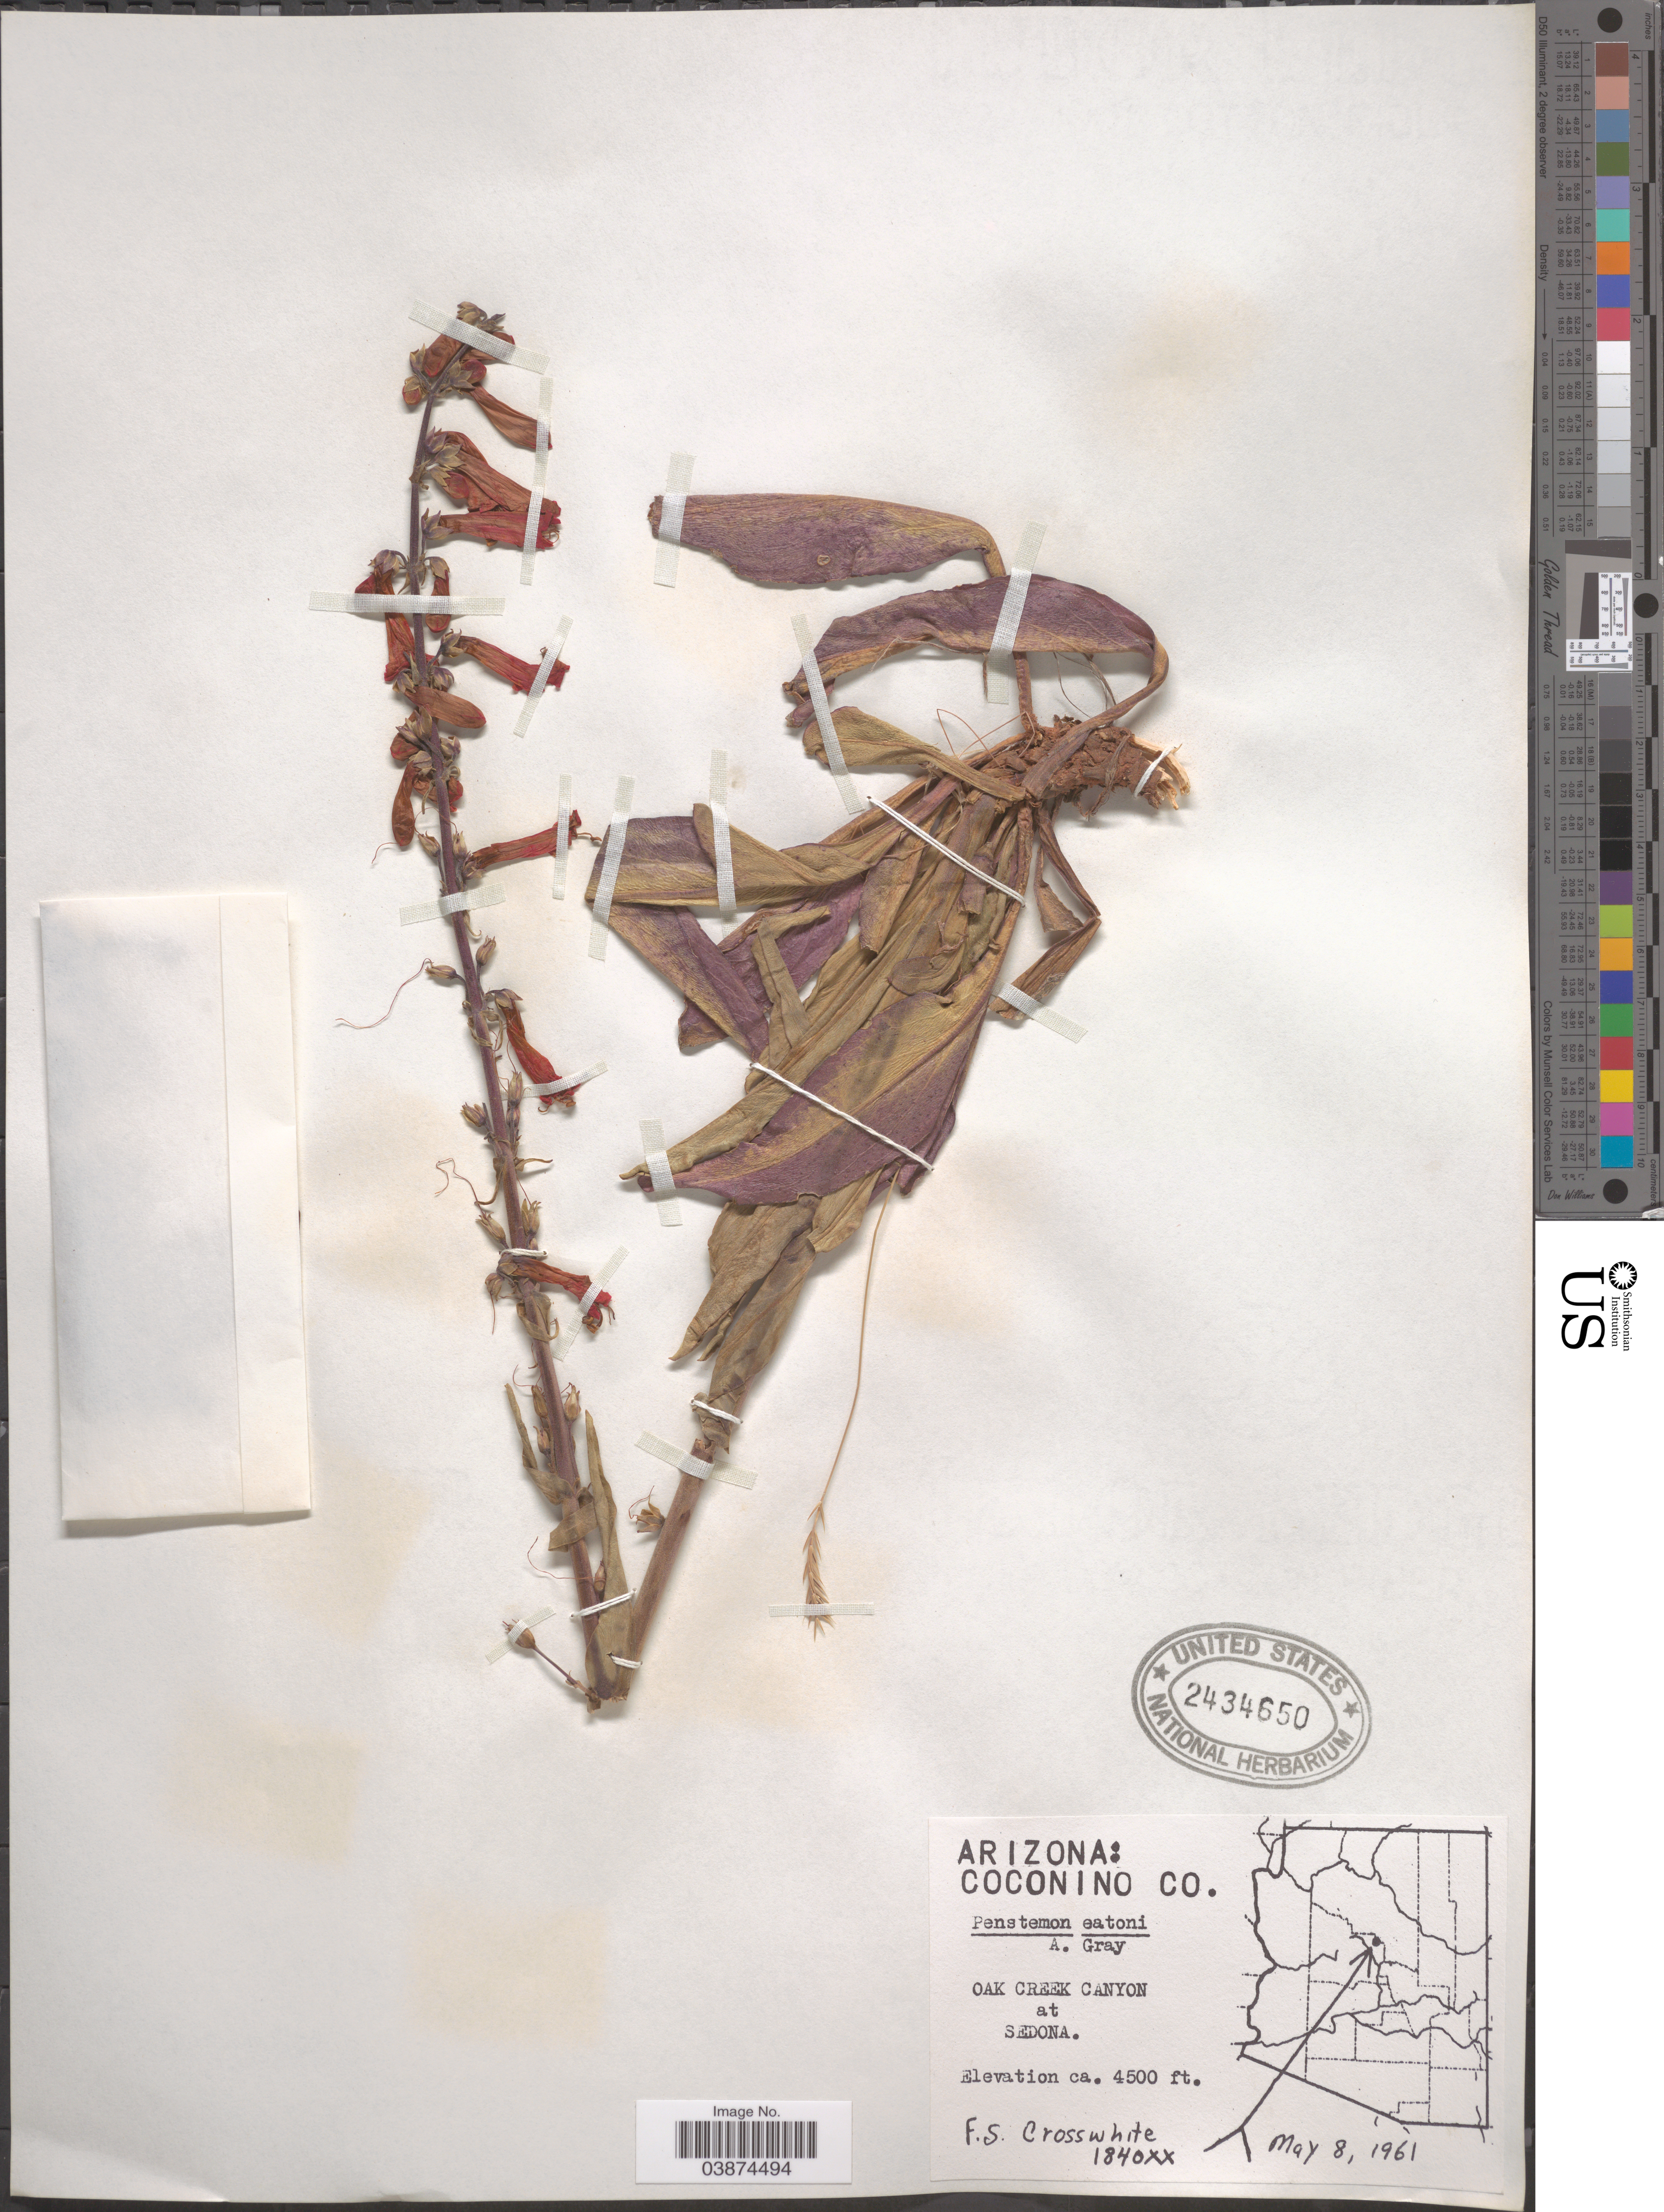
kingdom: Plantae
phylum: Tracheophyta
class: Magnoliopsida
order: Lamiales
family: Plantaginaceae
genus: Penstemon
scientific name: Penstemon eatonii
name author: A. Gray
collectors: F. Crosswhite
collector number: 1840xx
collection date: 1961-05-08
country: United States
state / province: Arizona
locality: Coconino Co. Oak Creek Canyon at Sedona.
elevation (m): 1372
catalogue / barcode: US 2434650